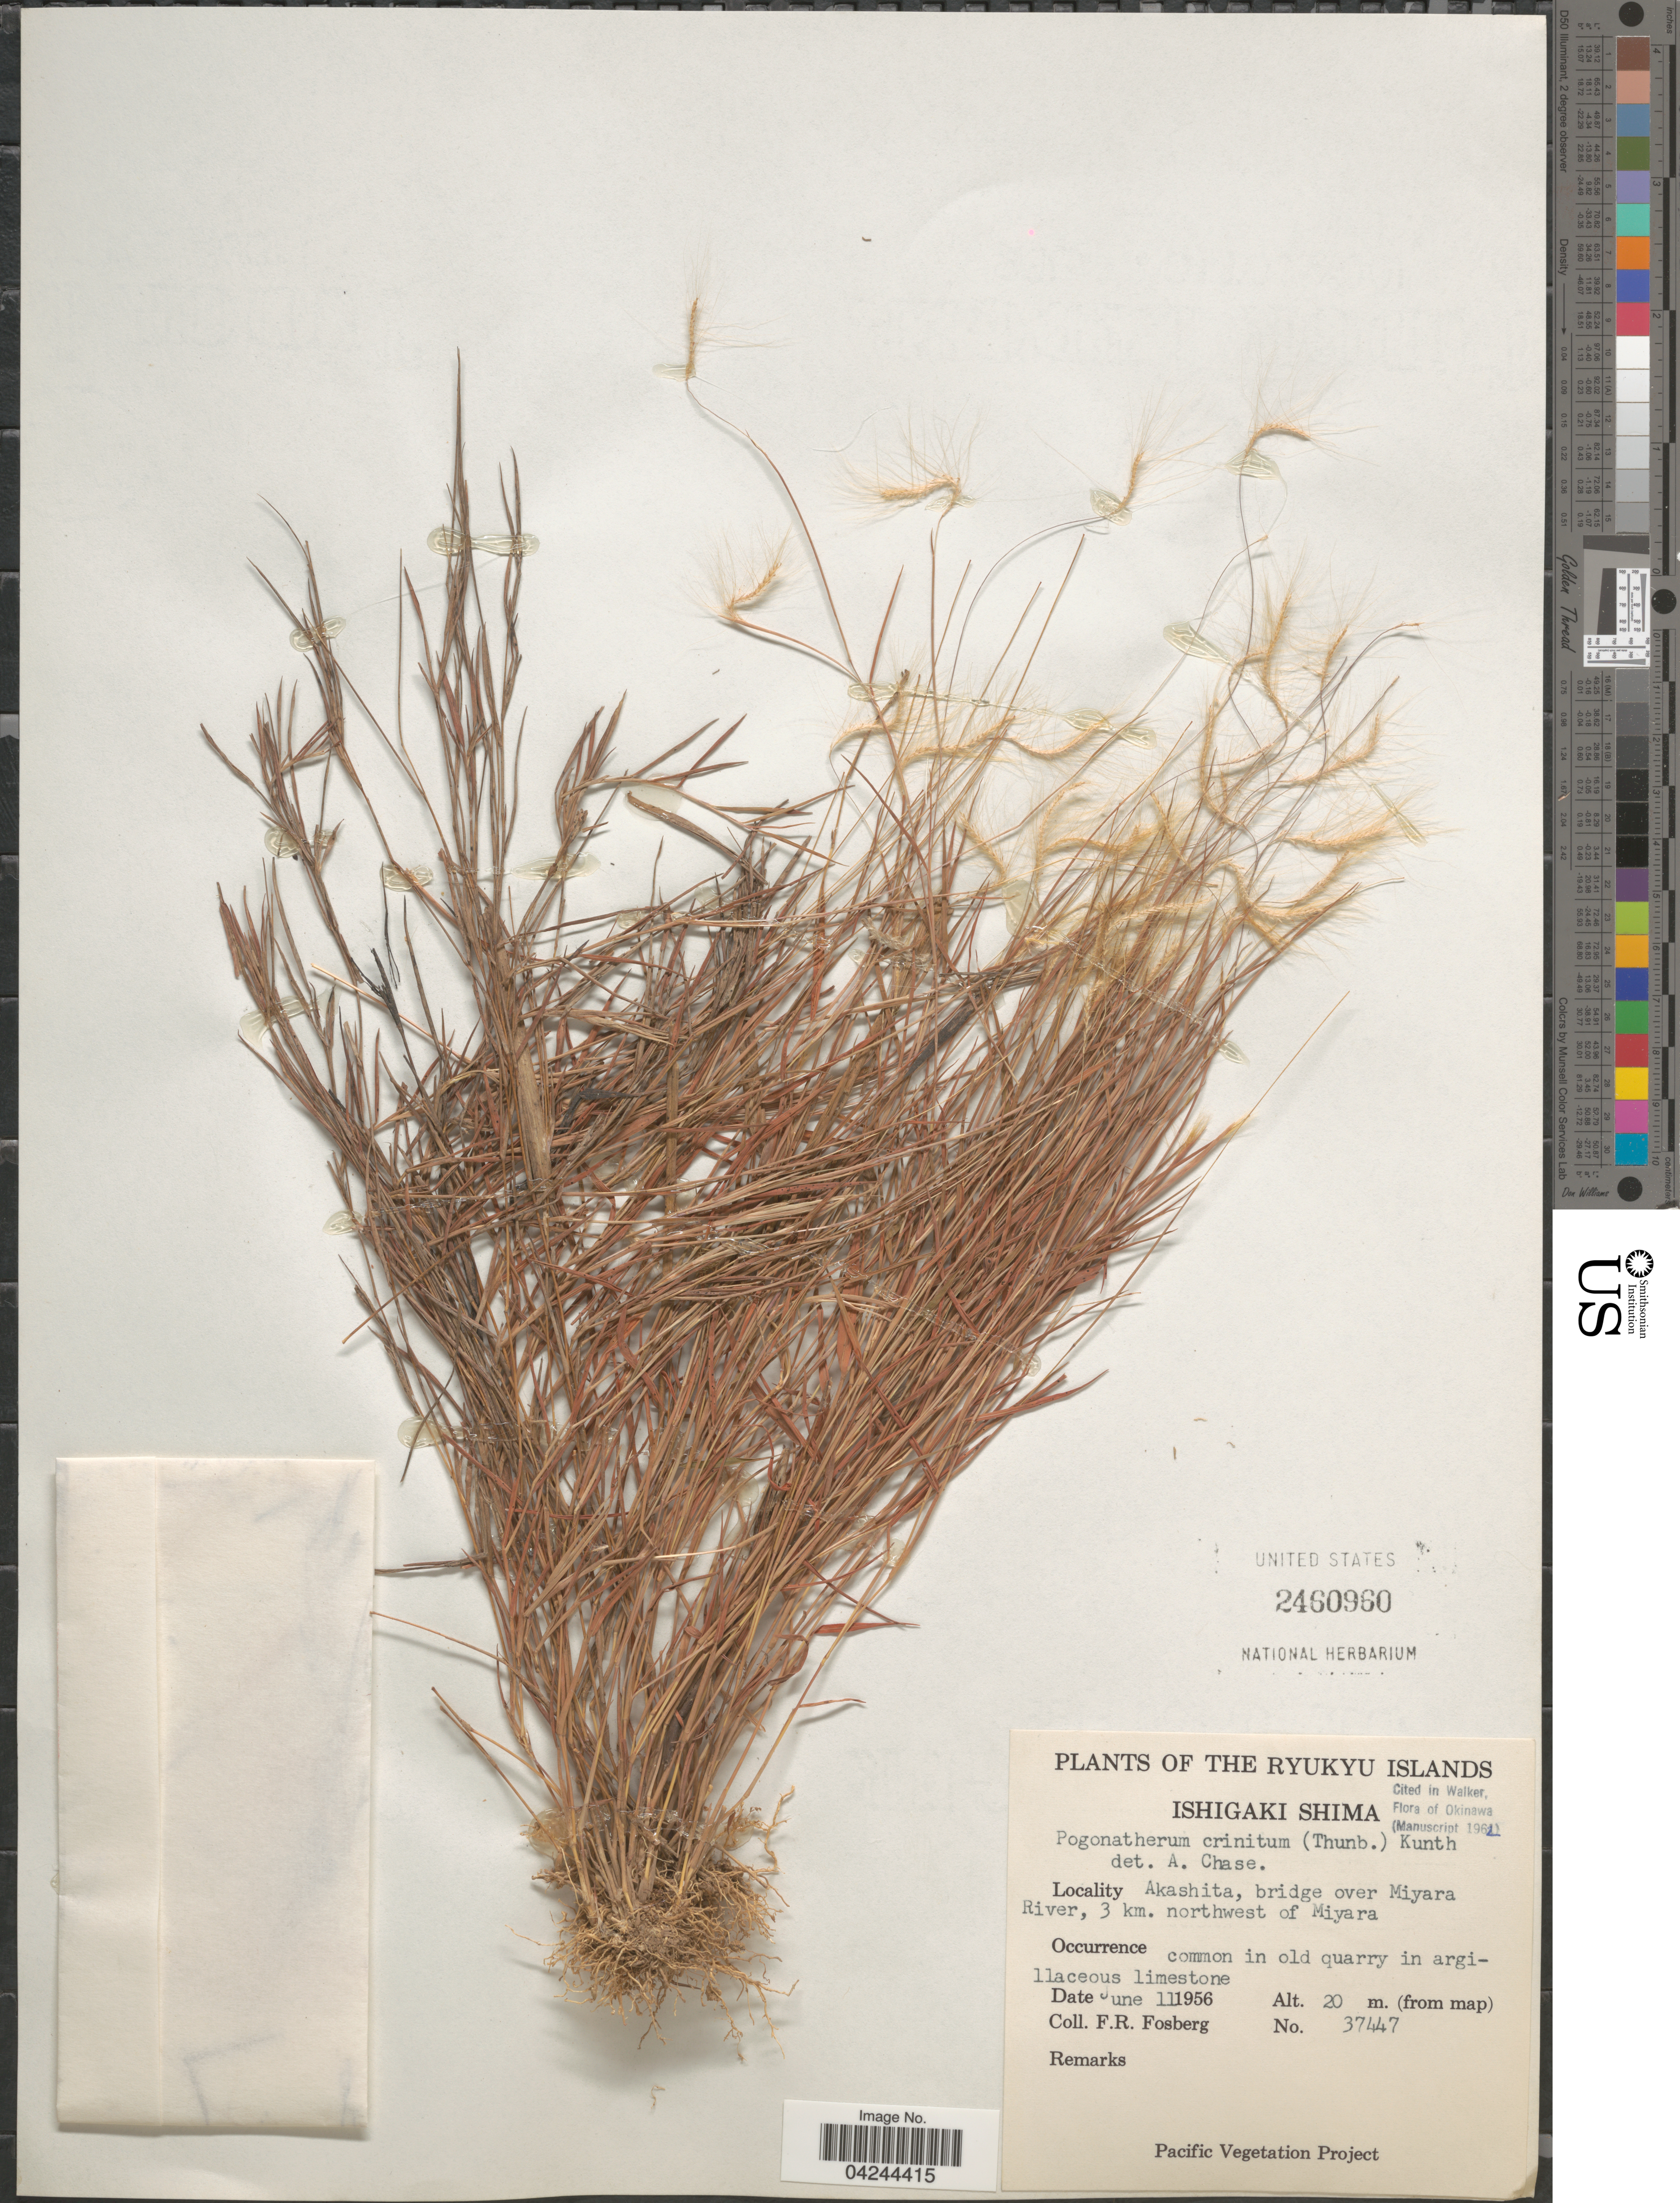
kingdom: Plantae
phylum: Tracheophyta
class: Liliopsida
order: Poales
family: Poaceae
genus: Pogonatherum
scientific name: Pogonatherum crinitum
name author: (Thunb.) Kunth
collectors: F. R. Fosberg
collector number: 37447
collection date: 1956-06-11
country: Japan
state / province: Okinawa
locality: The Ryukyu Islands. Ishigaki Shima. Akashita, bridge over Miyara River, 3 km. northwest of Miyara. Common in old quarry in argillaceous limestone.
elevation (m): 20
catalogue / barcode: US 2460960